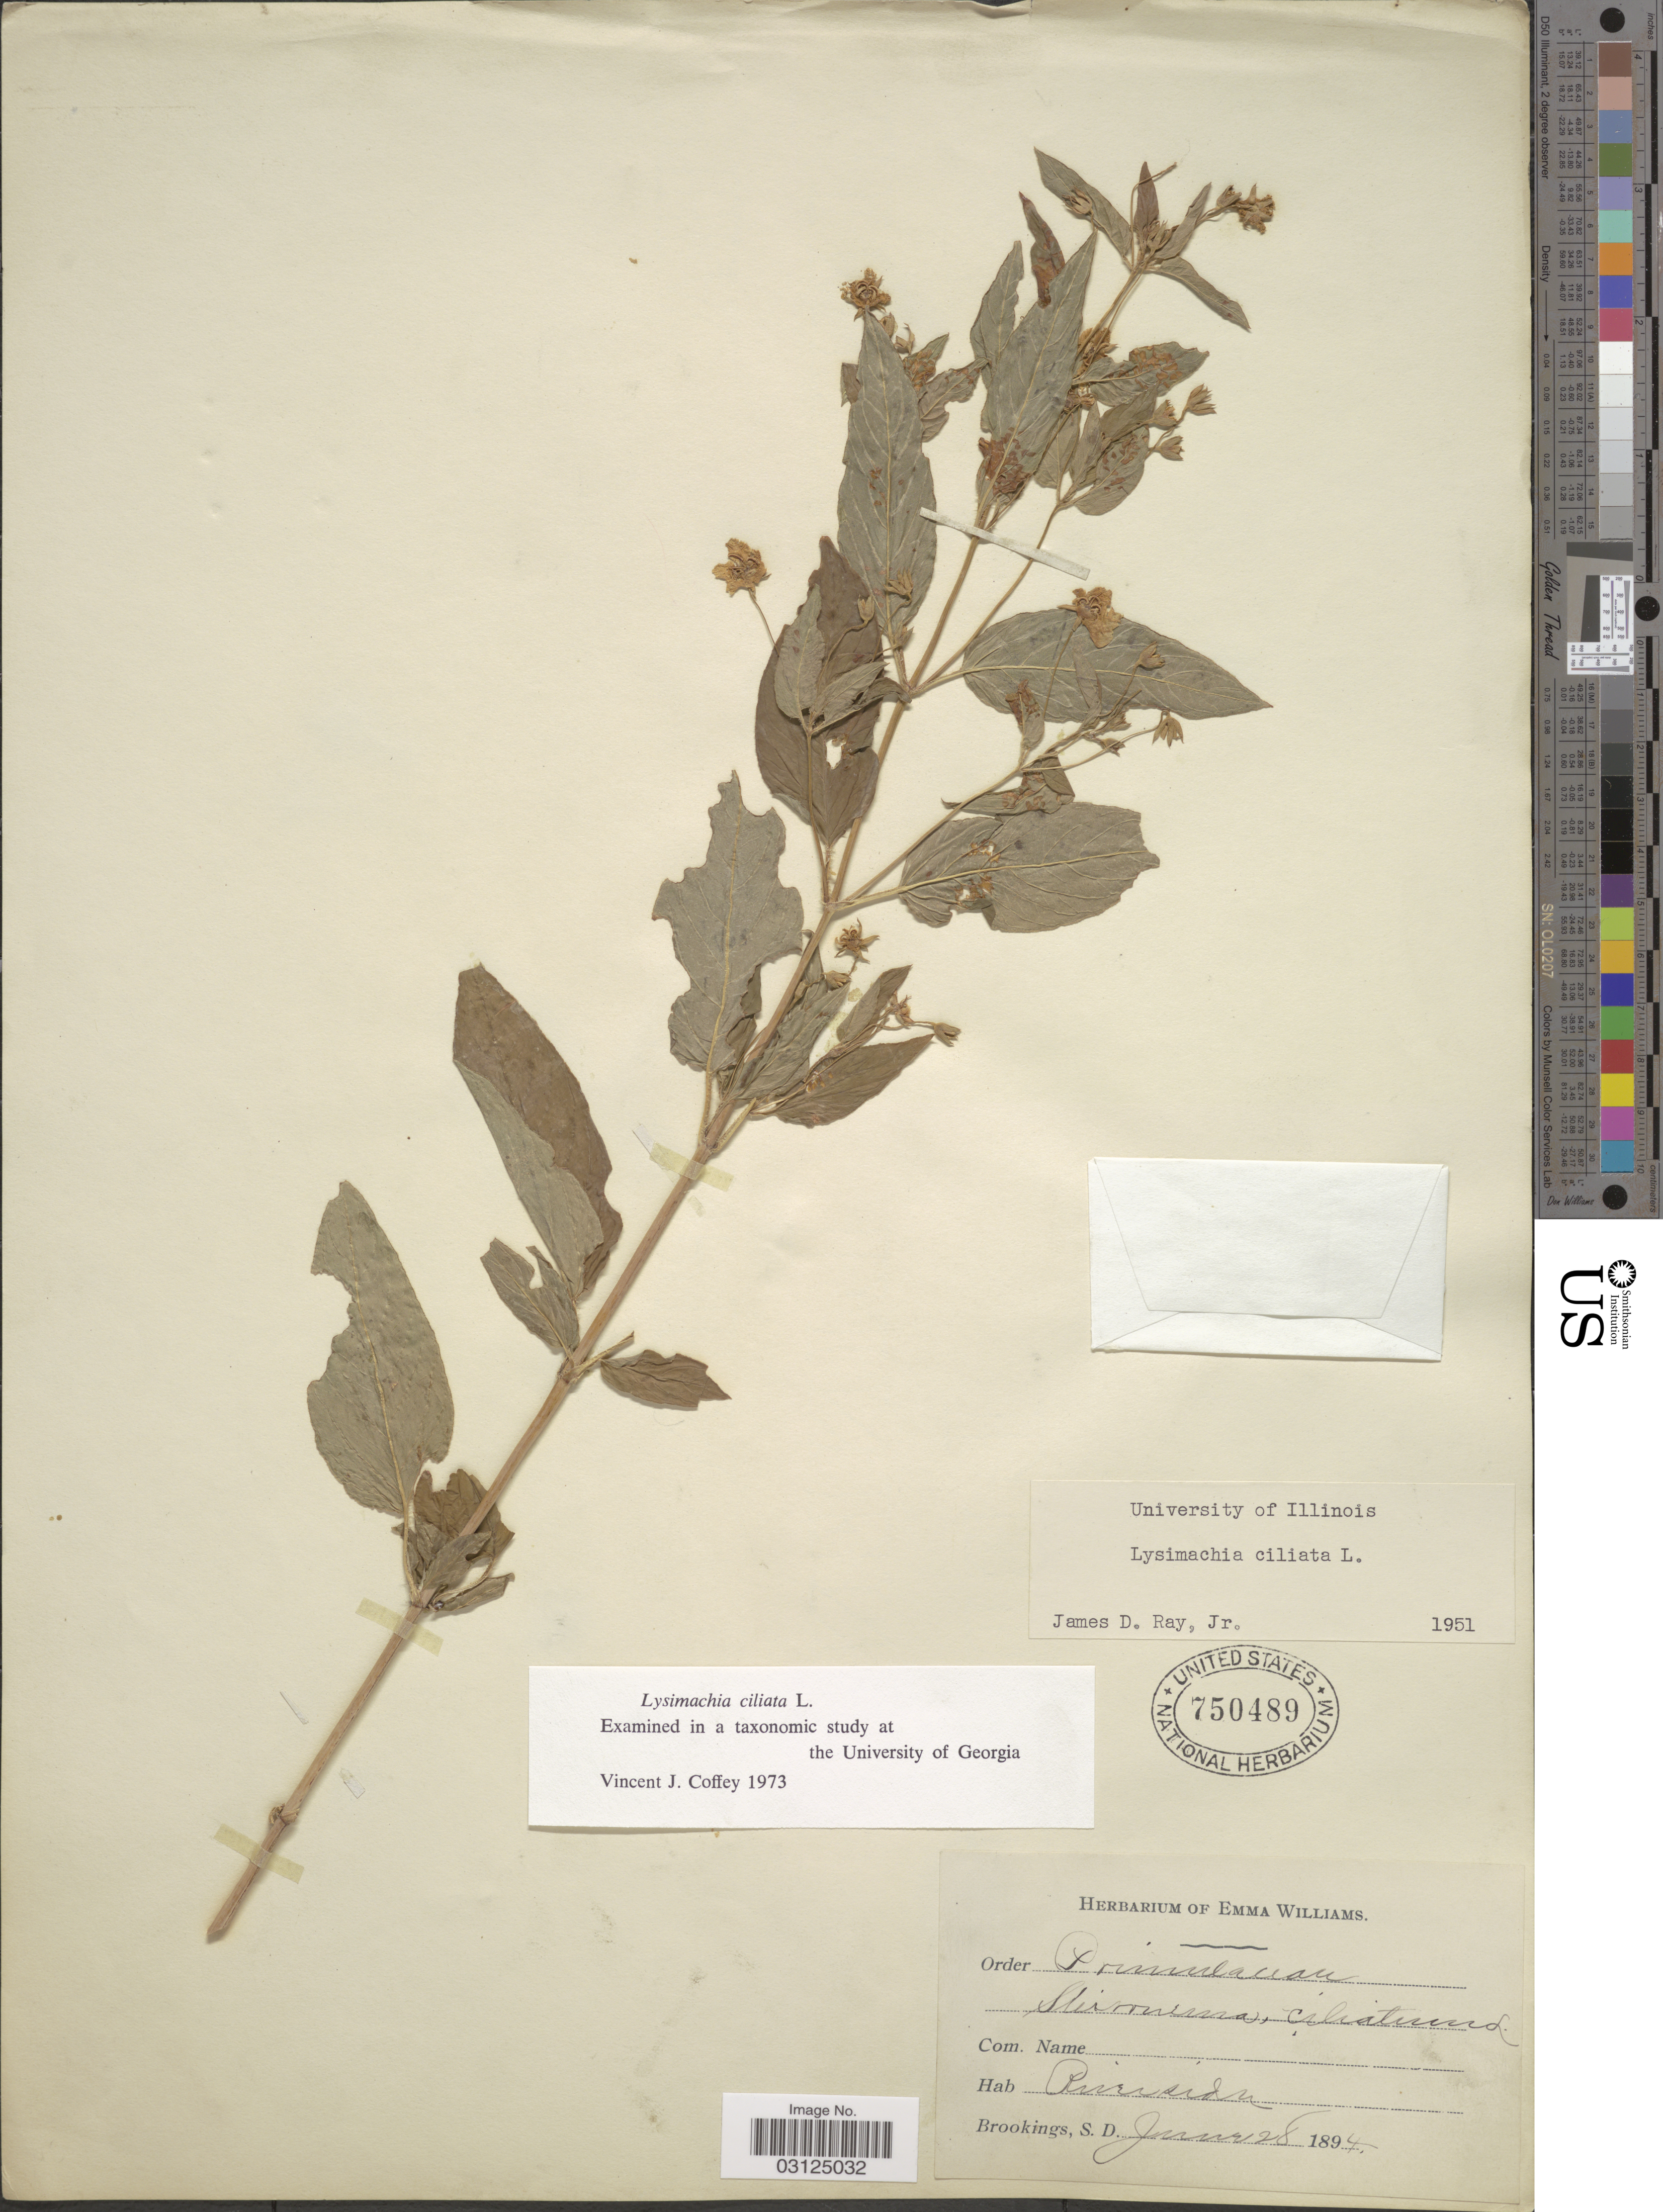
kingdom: Plantae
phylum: Tracheophyta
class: Magnoliopsida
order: Ericales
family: Primulaceae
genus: Lysimachia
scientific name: Lysimachia ciliata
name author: L.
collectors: Ex herb. of Emma Williams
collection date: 1894-06-28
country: United States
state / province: South Dakota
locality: Riverside. Brookings.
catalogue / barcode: US 750489